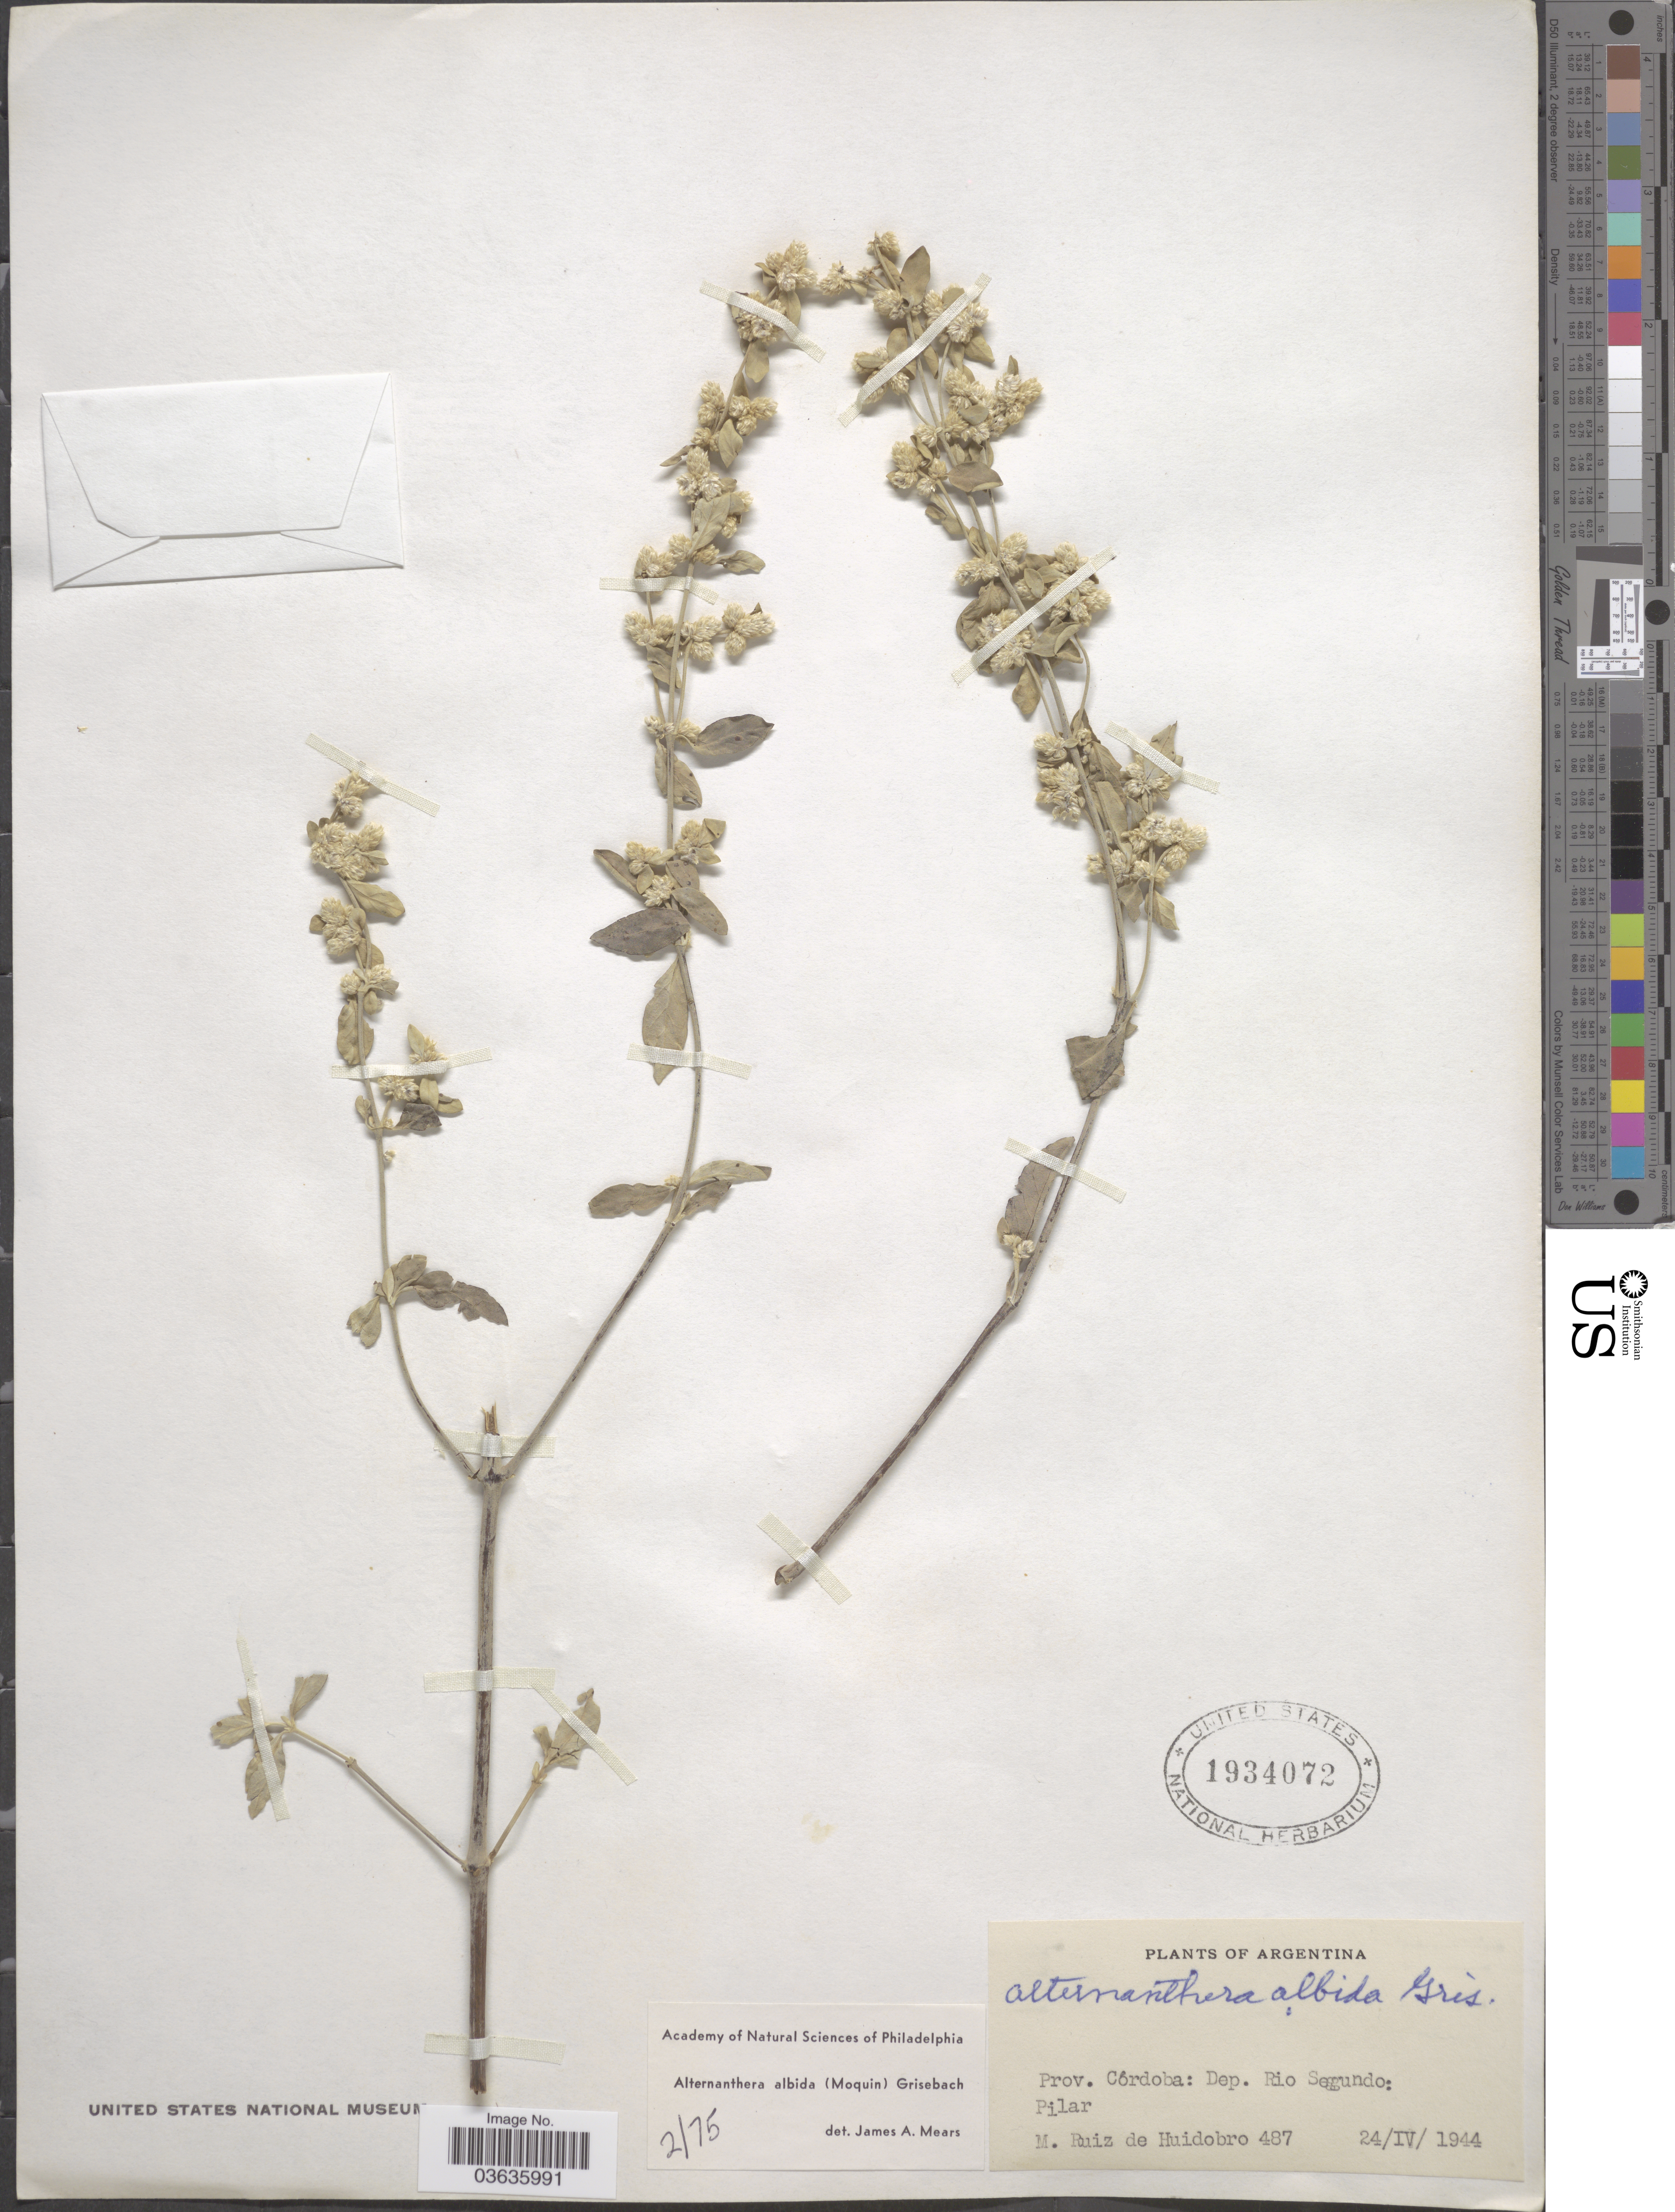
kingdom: Plantae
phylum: Tracheophyta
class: Magnoliopsida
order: Caryophyllales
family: Amaranthaceae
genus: Alternanthera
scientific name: Alternanthera albida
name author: (Moq.) Griseb.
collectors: M. Ruiz Huidobro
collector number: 487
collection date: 1944-04-24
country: Argentina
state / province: Cordoba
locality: Dep. Rio Segundo: Pilar.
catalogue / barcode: US 1934072